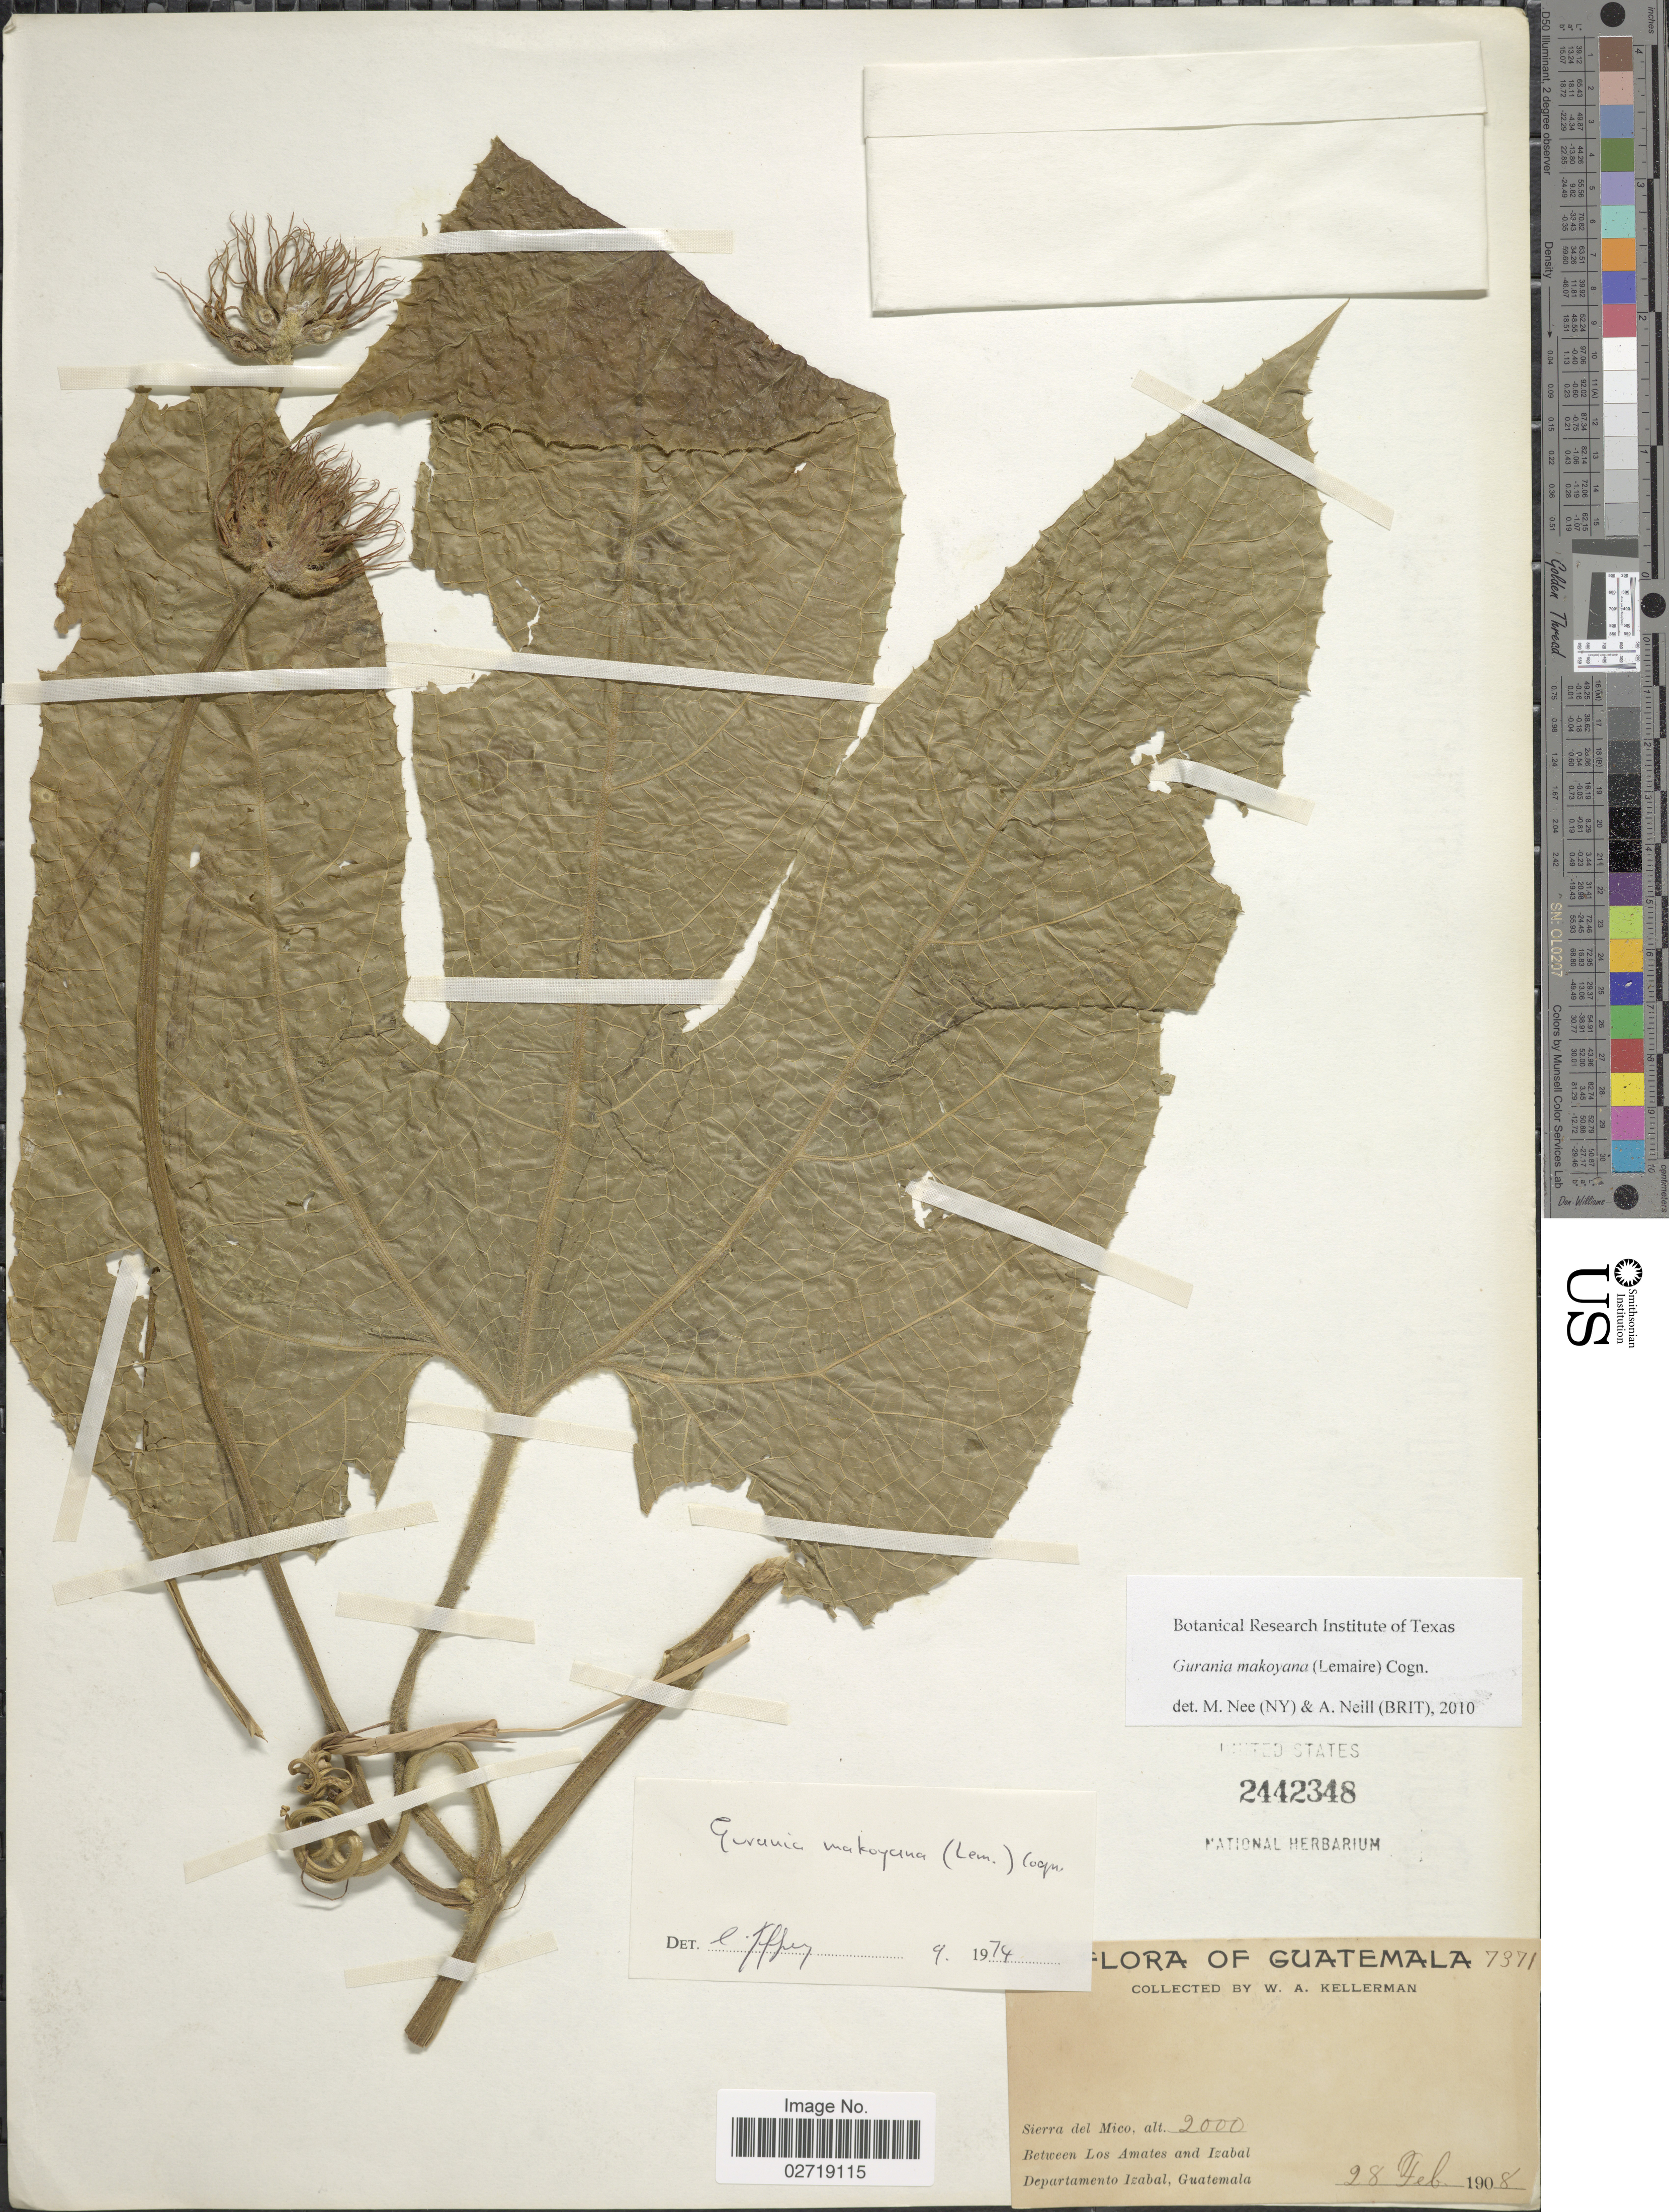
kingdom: Plantae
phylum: Tracheophyta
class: Magnoliopsida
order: Cucurbitales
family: Cucurbitaceae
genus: Gurania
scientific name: Gurania makoyana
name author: (Lem.) Cogn.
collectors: W. Kellerman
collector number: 7371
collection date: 1908-02-28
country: Guatemala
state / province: Izabal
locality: Sierra del Mico. Between Los Amates and Izabal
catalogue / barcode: US 2442348